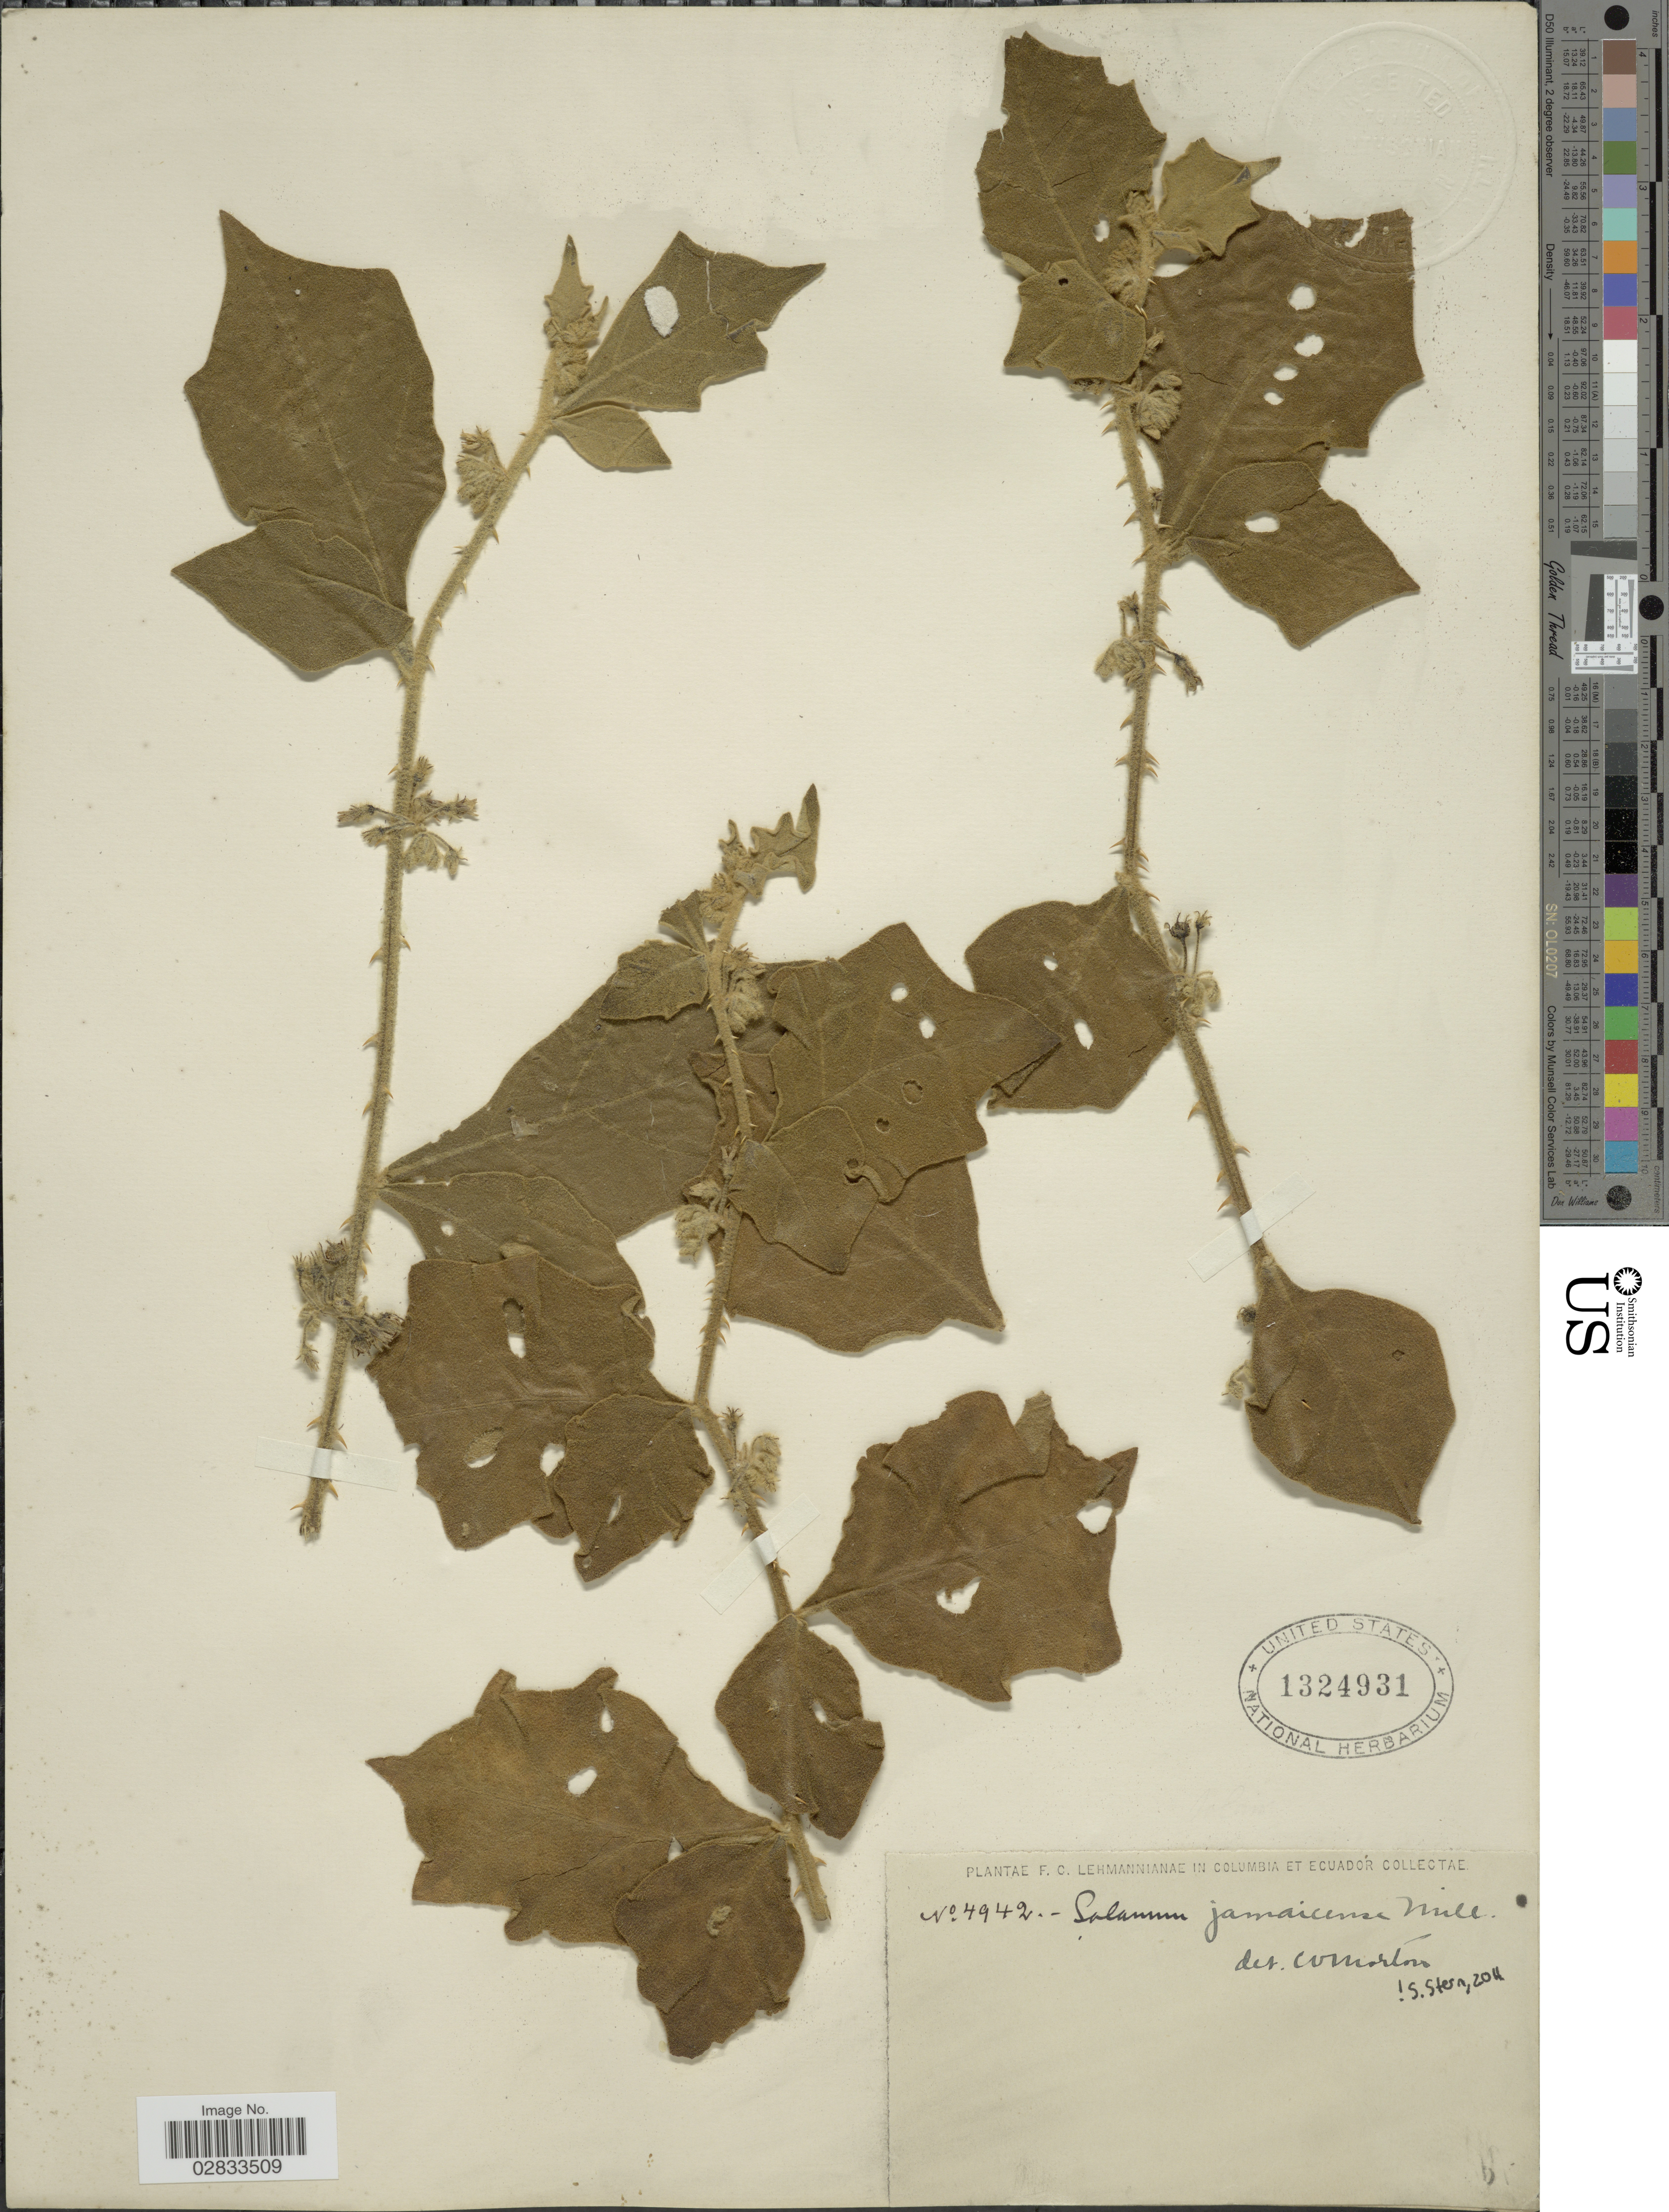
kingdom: Plantae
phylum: Tracheophyta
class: Magnoliopsida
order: Solanales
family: Solanaceae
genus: Solanum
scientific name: Solanum jamaicense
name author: Mill.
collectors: F. C. Lehmann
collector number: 4942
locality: In Columbia et Ecuador.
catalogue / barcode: US 1324931